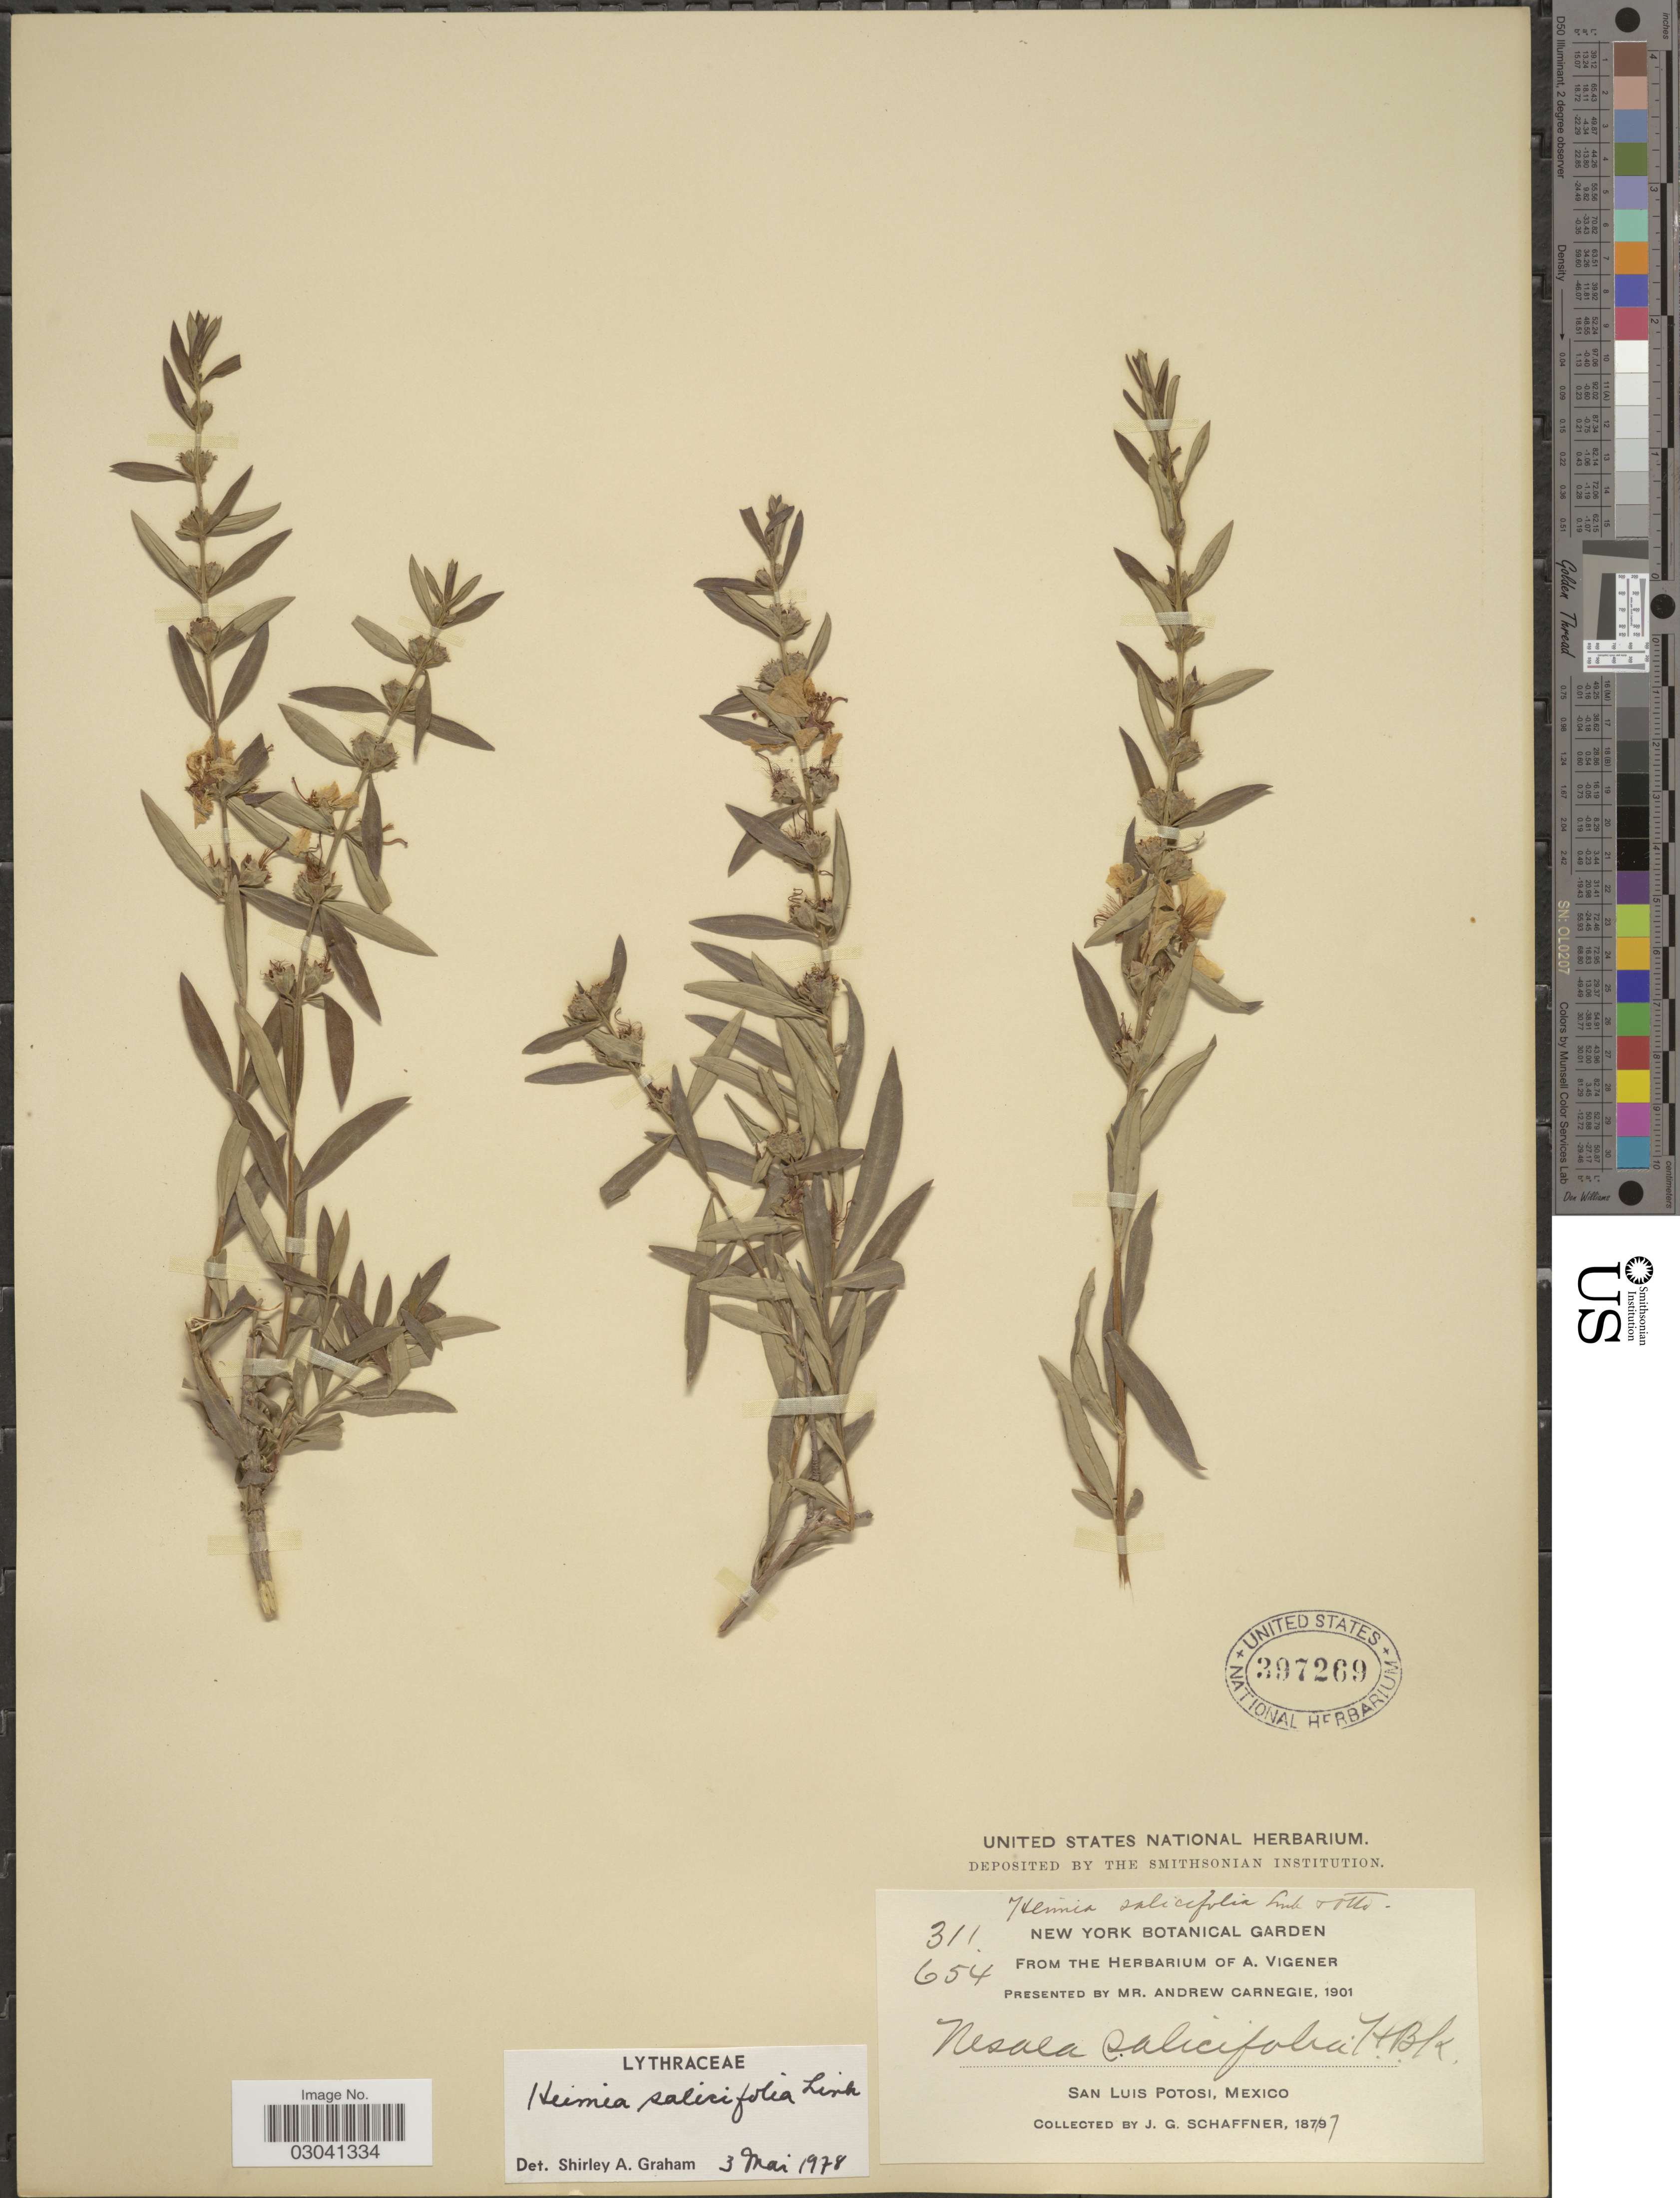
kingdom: Plantae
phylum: Tracheophyta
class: Magnoliopsida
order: Myrtales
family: Lythraceae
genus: Heimia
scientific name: Heimia salicifolia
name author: Link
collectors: J. G. Schaffner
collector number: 311/654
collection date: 1877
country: Mexico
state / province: San Luis Potosí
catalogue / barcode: US 397269